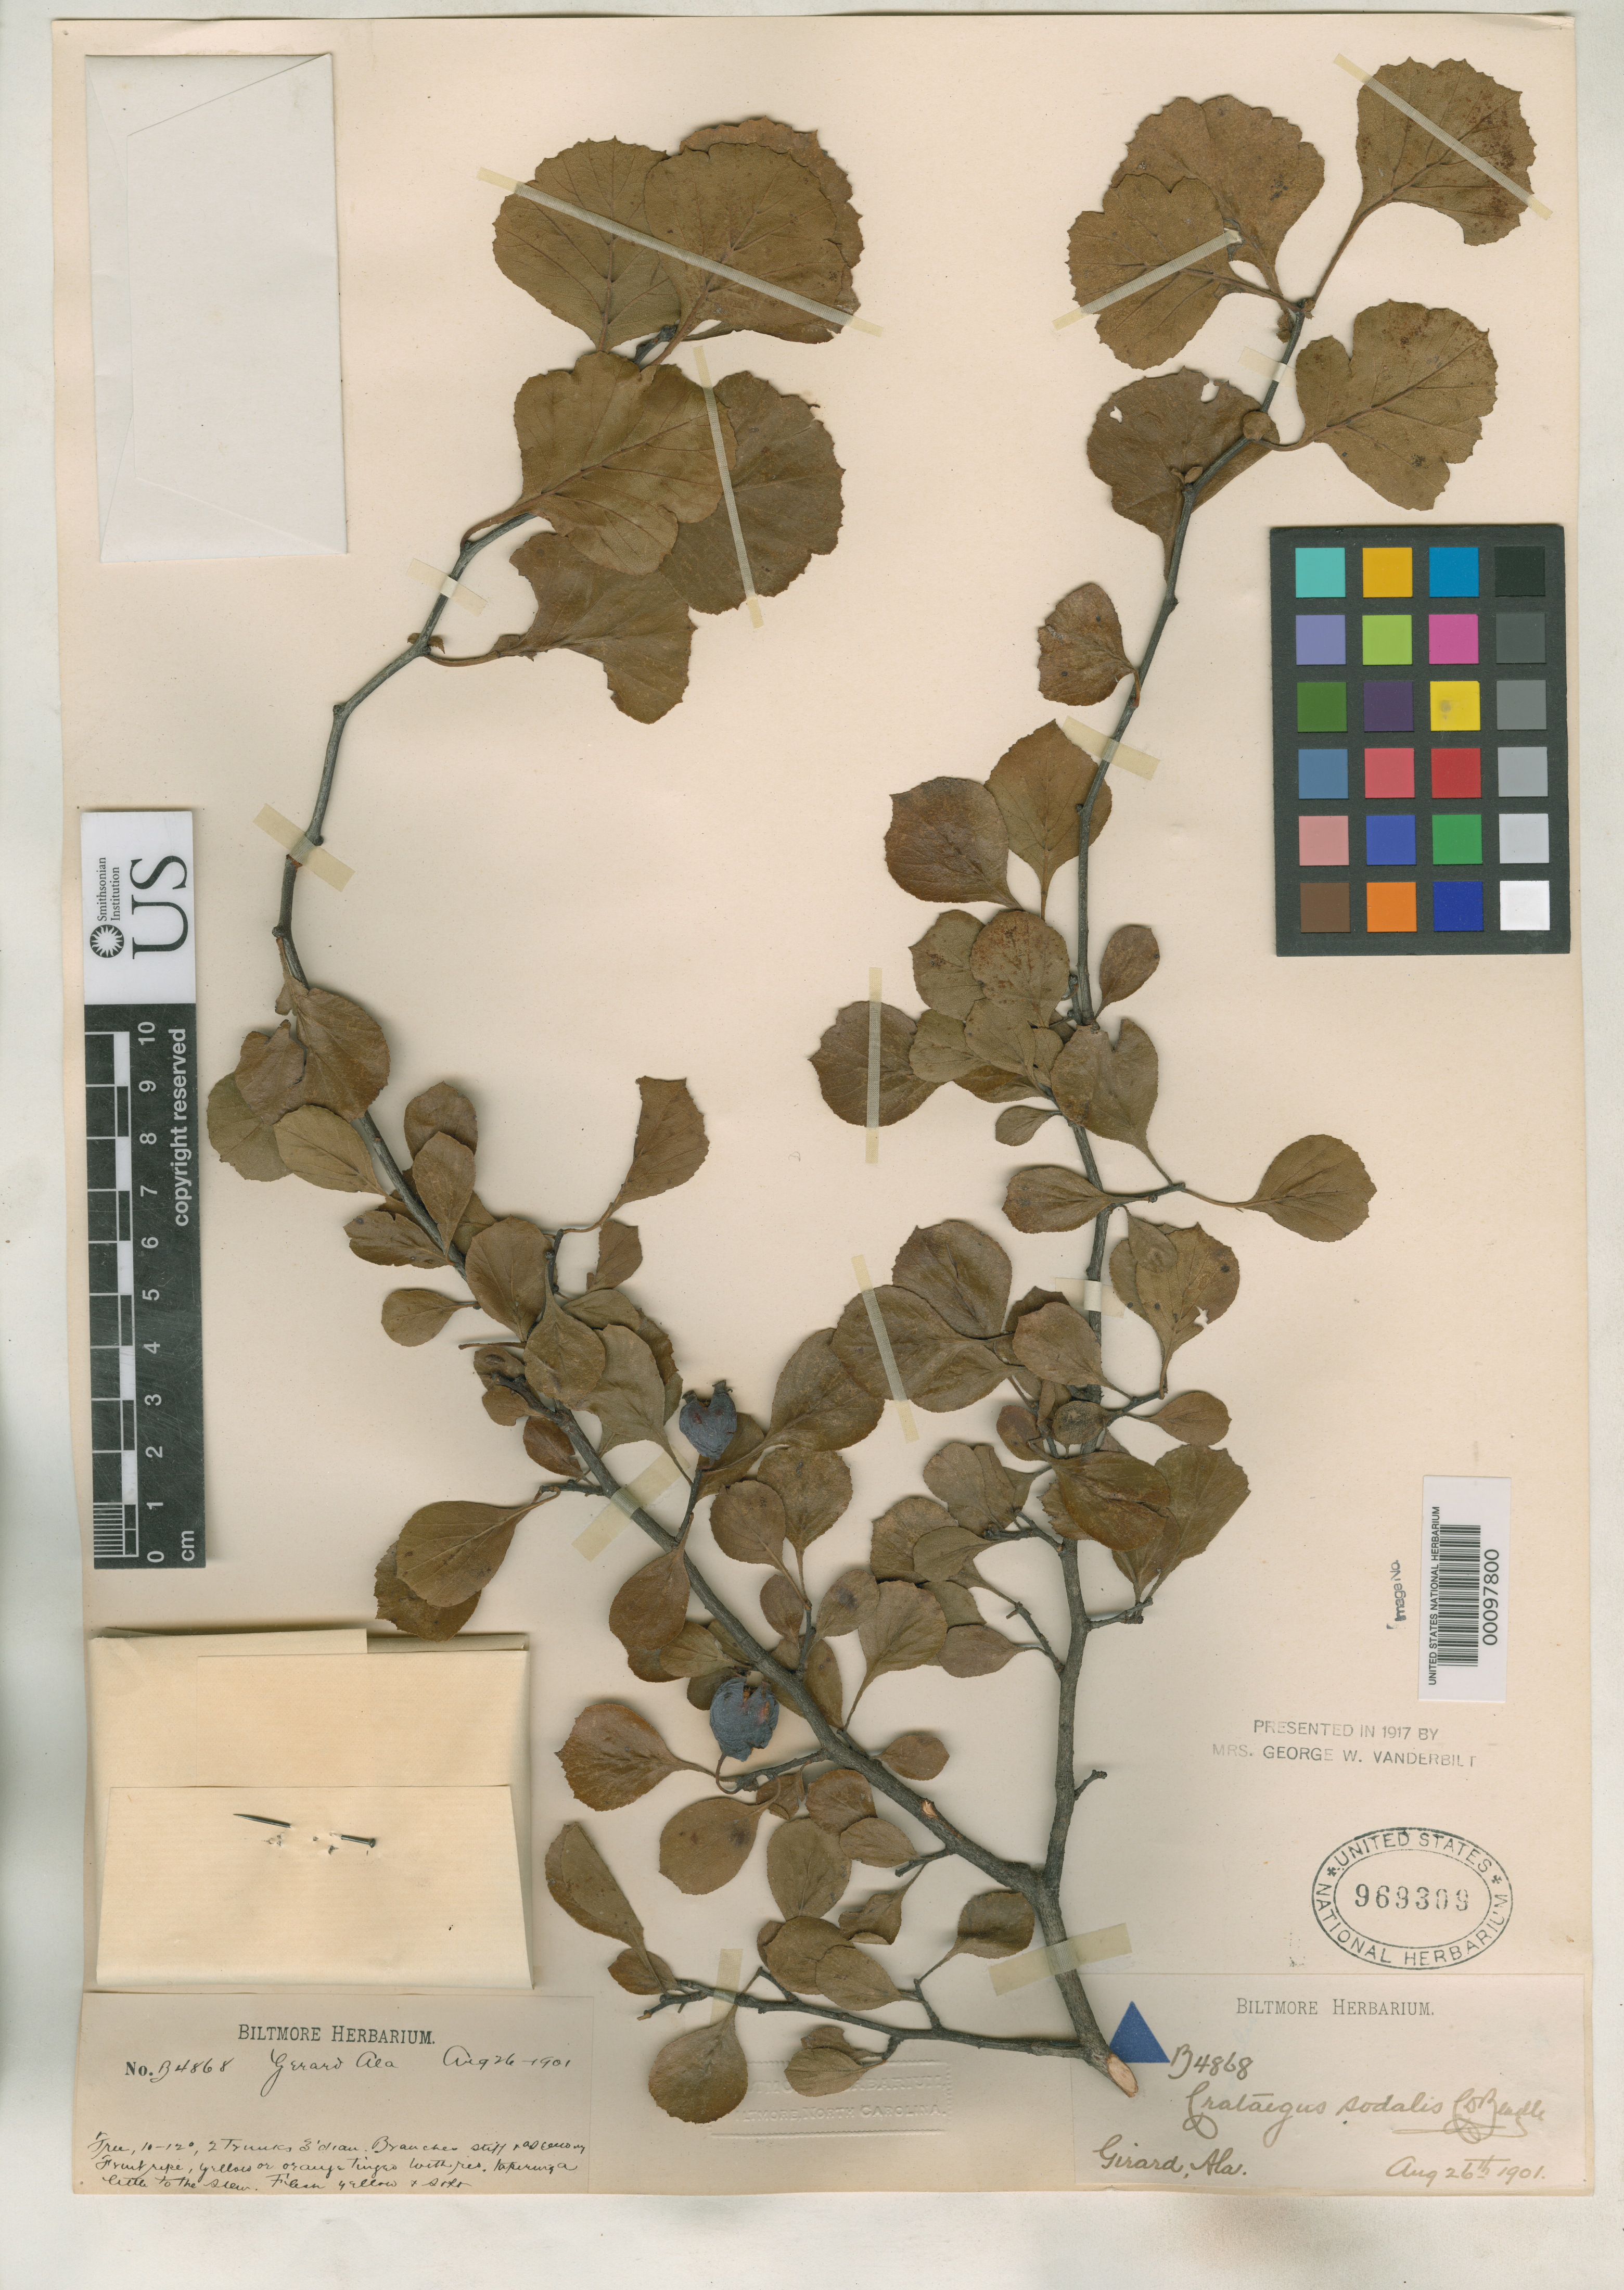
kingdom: Plantae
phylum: Tracheophyta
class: Magnoliopsida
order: Rosales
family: Rosaceae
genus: Crataegus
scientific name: Crataegus sodalis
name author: Beadle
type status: Holotype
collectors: ex herb. Biltmore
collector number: B 4868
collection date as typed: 26 Aug 1901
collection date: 1901-08-26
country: United States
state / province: Alabama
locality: Girard.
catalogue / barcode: US 969309